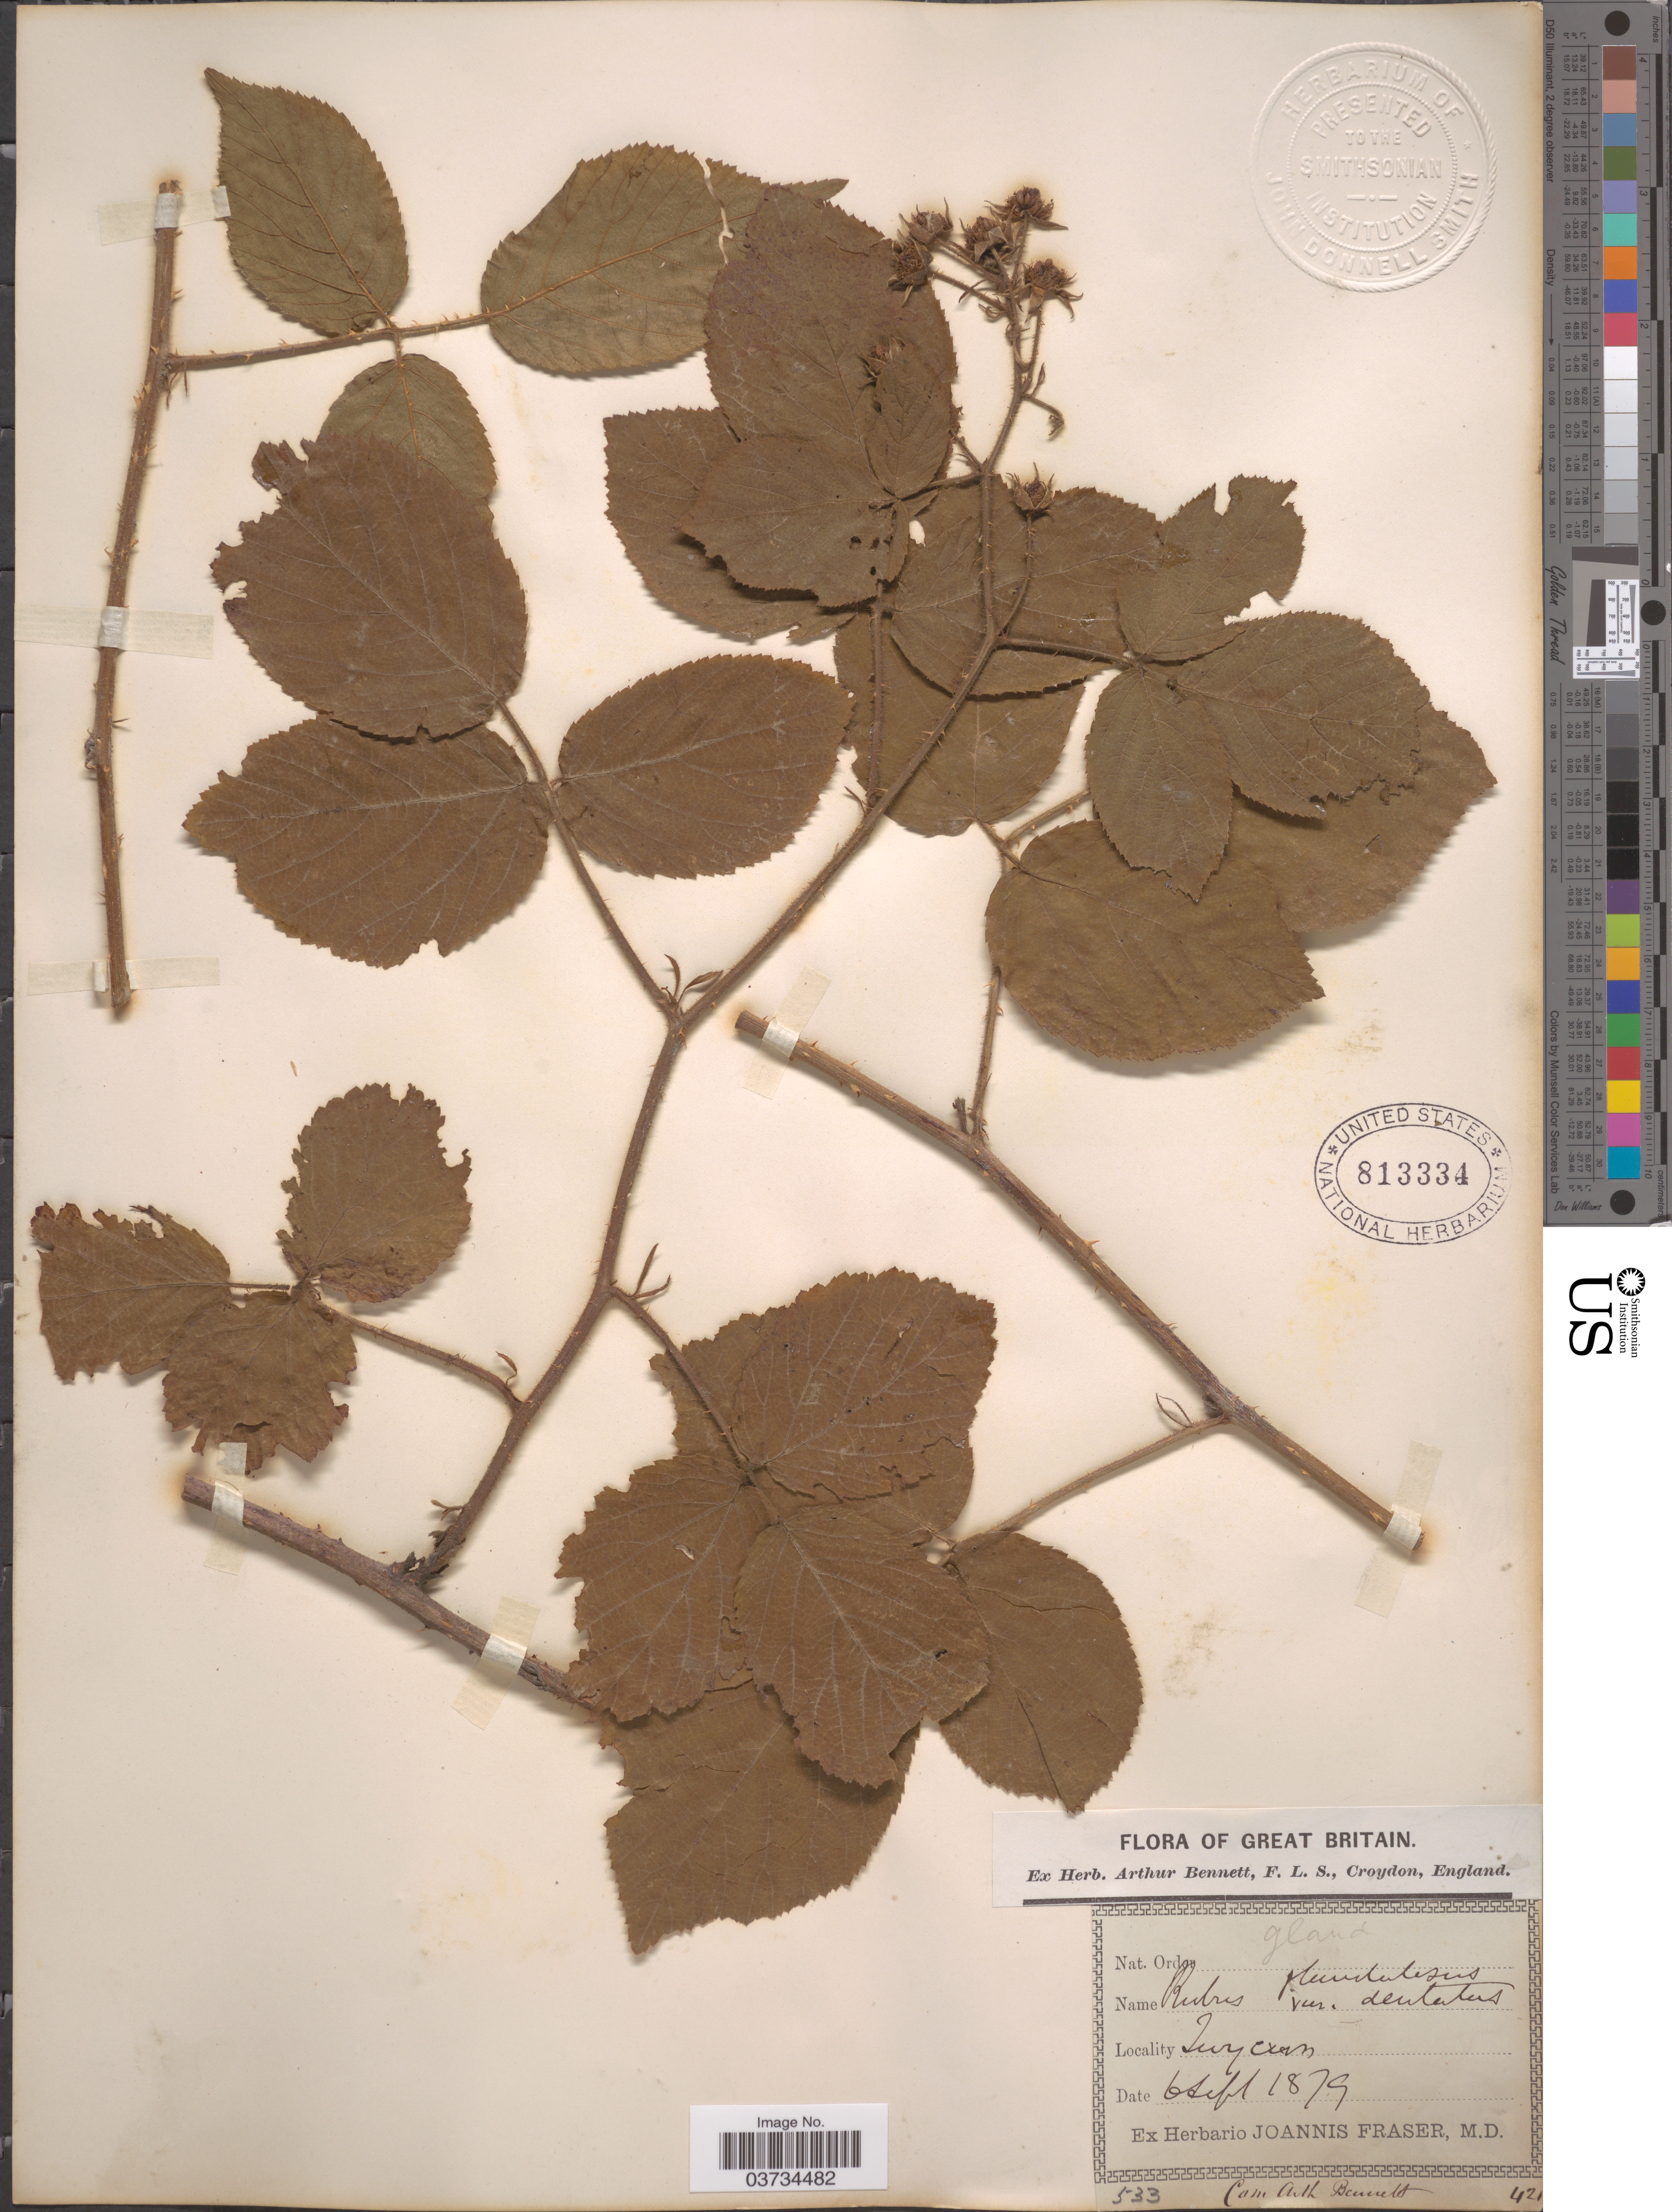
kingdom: Plantae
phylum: Tracheophyta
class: Magnoliopsida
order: Rosales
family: Rosaceae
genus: Rubus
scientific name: Rubus glandulosus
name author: Bellardi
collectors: Ex herb. Joannis Fraser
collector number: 533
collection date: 1879-09-06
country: United Kingdom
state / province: England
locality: Great Britain. Twycross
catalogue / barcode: US 813334